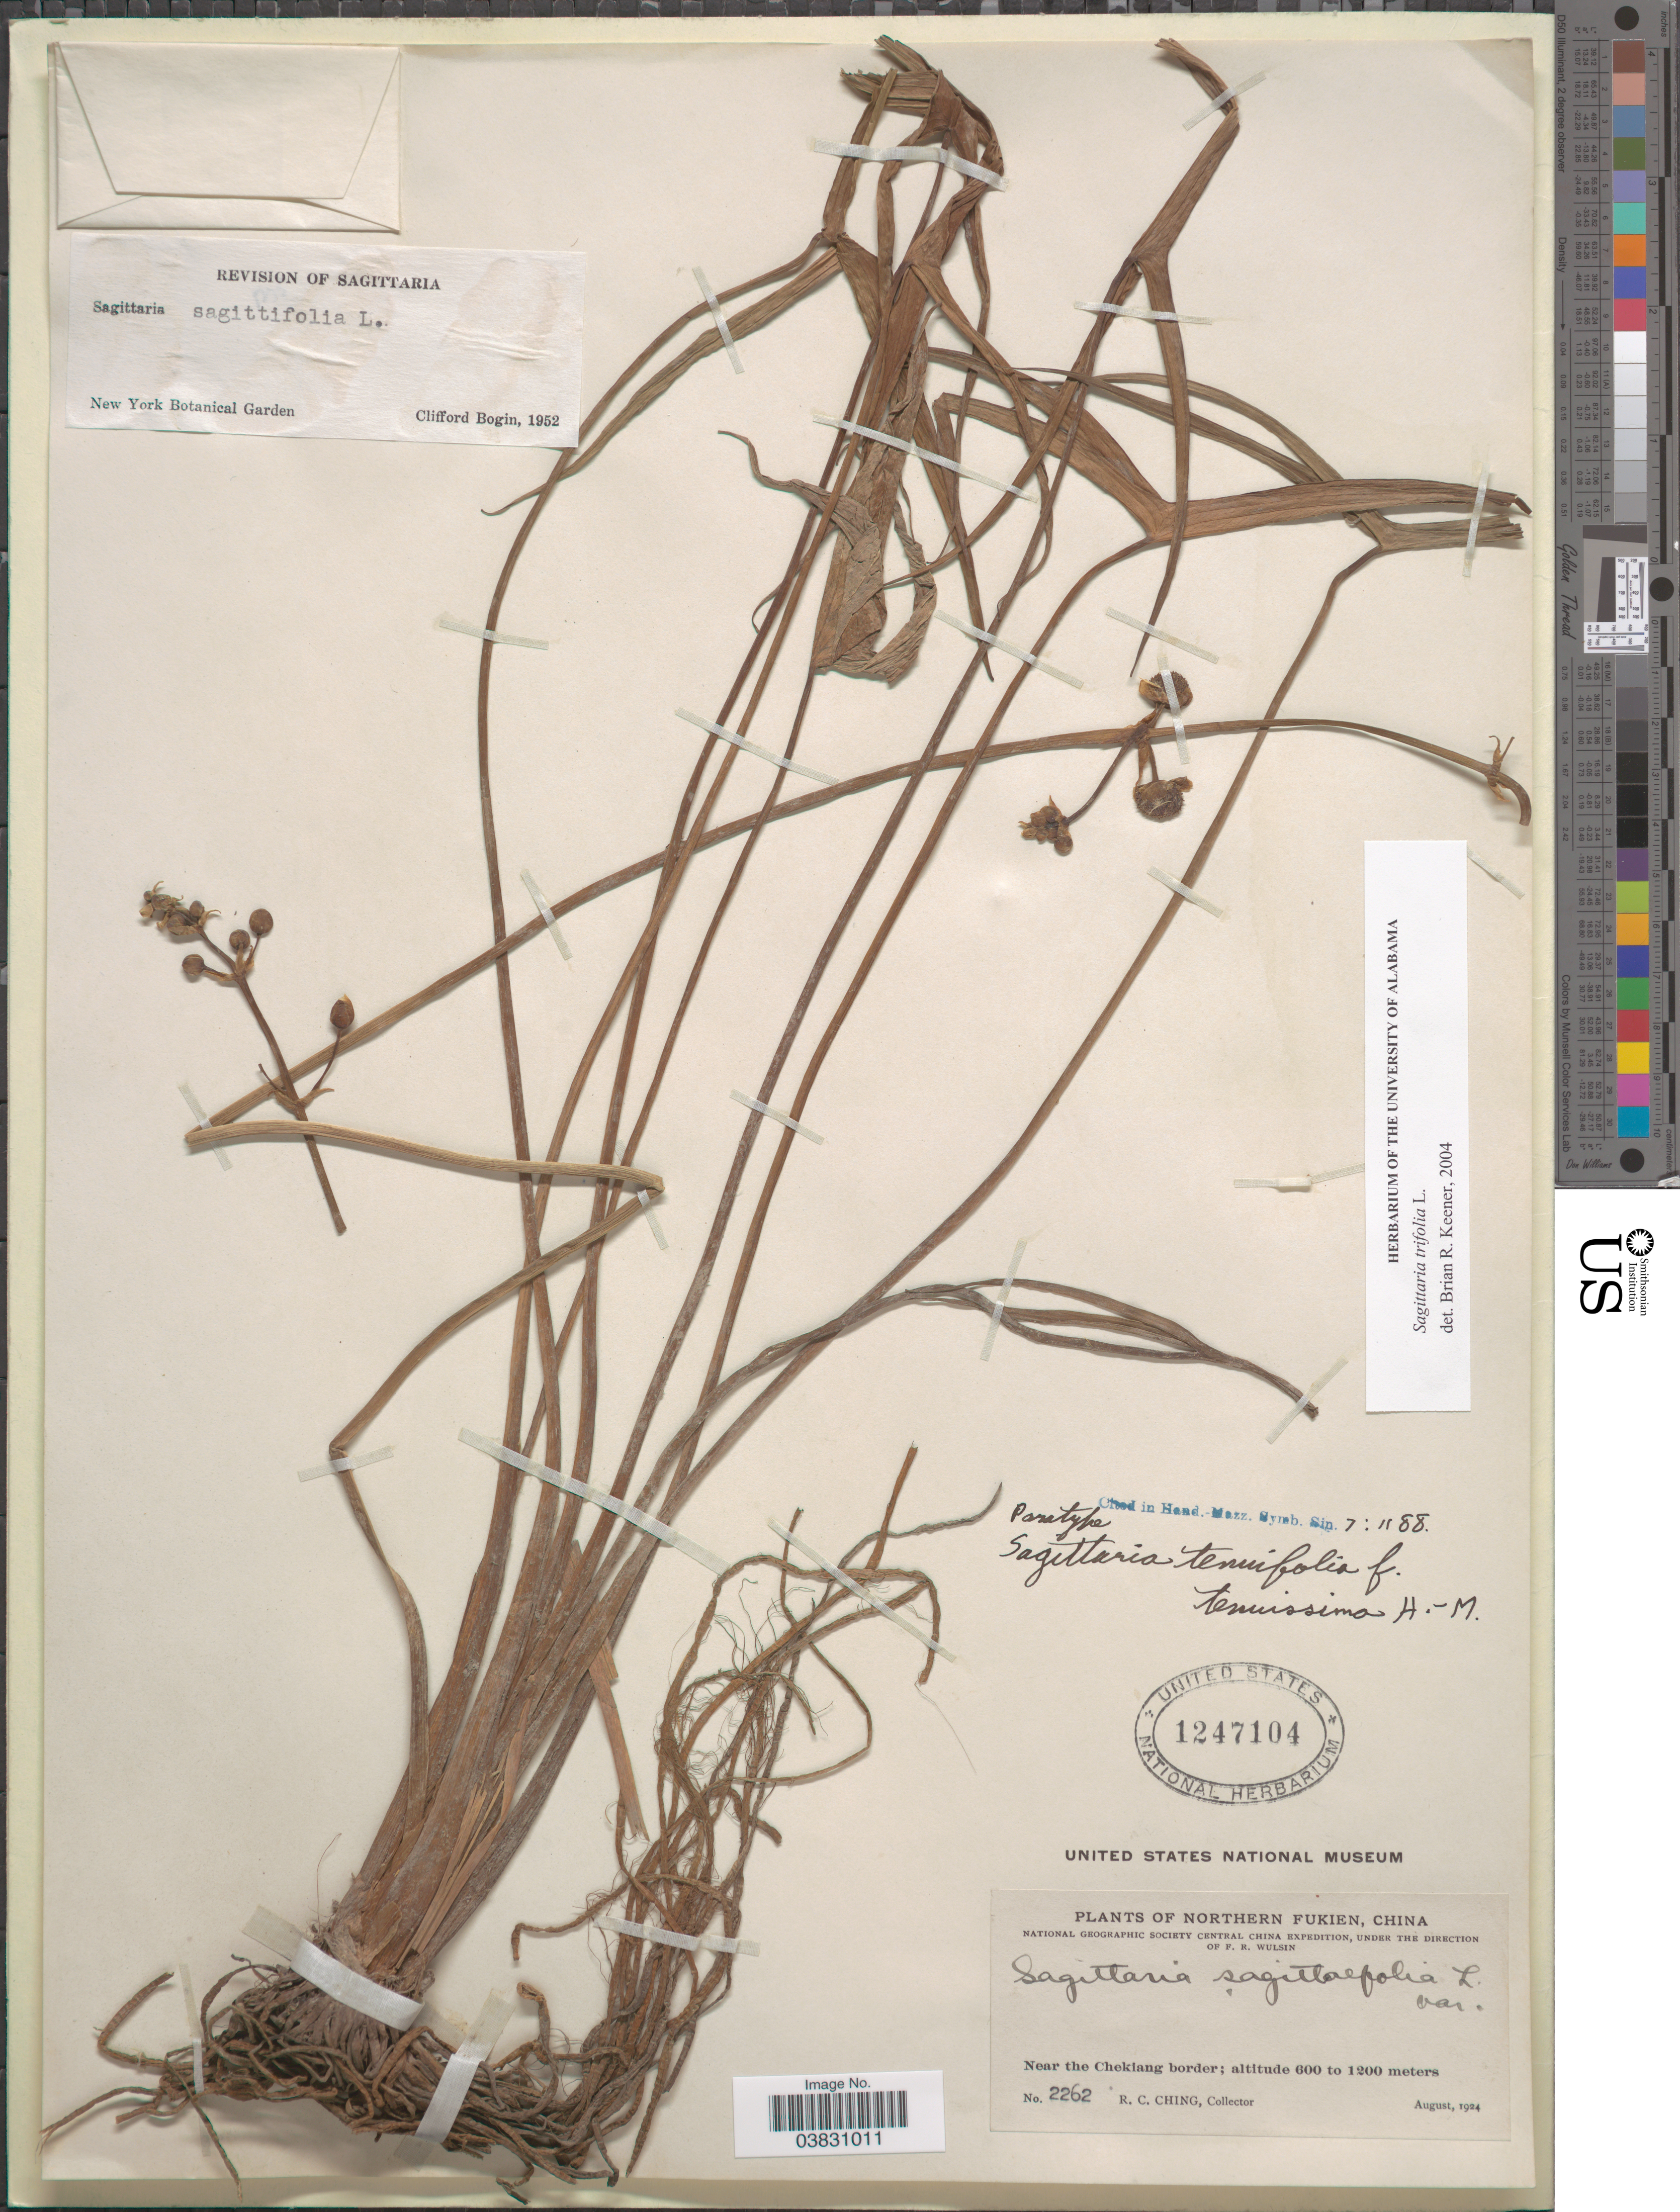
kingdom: Plantae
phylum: Tracheophyta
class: Liliopsida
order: Alismatales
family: Alismataceae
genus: Sagittaria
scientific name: Sagittaria trifolia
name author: L.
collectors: R. C. Ching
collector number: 2262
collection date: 1924-08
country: China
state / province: Fujian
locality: Northern Fukien. Near the Chekiang border.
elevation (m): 600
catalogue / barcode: US 1247104